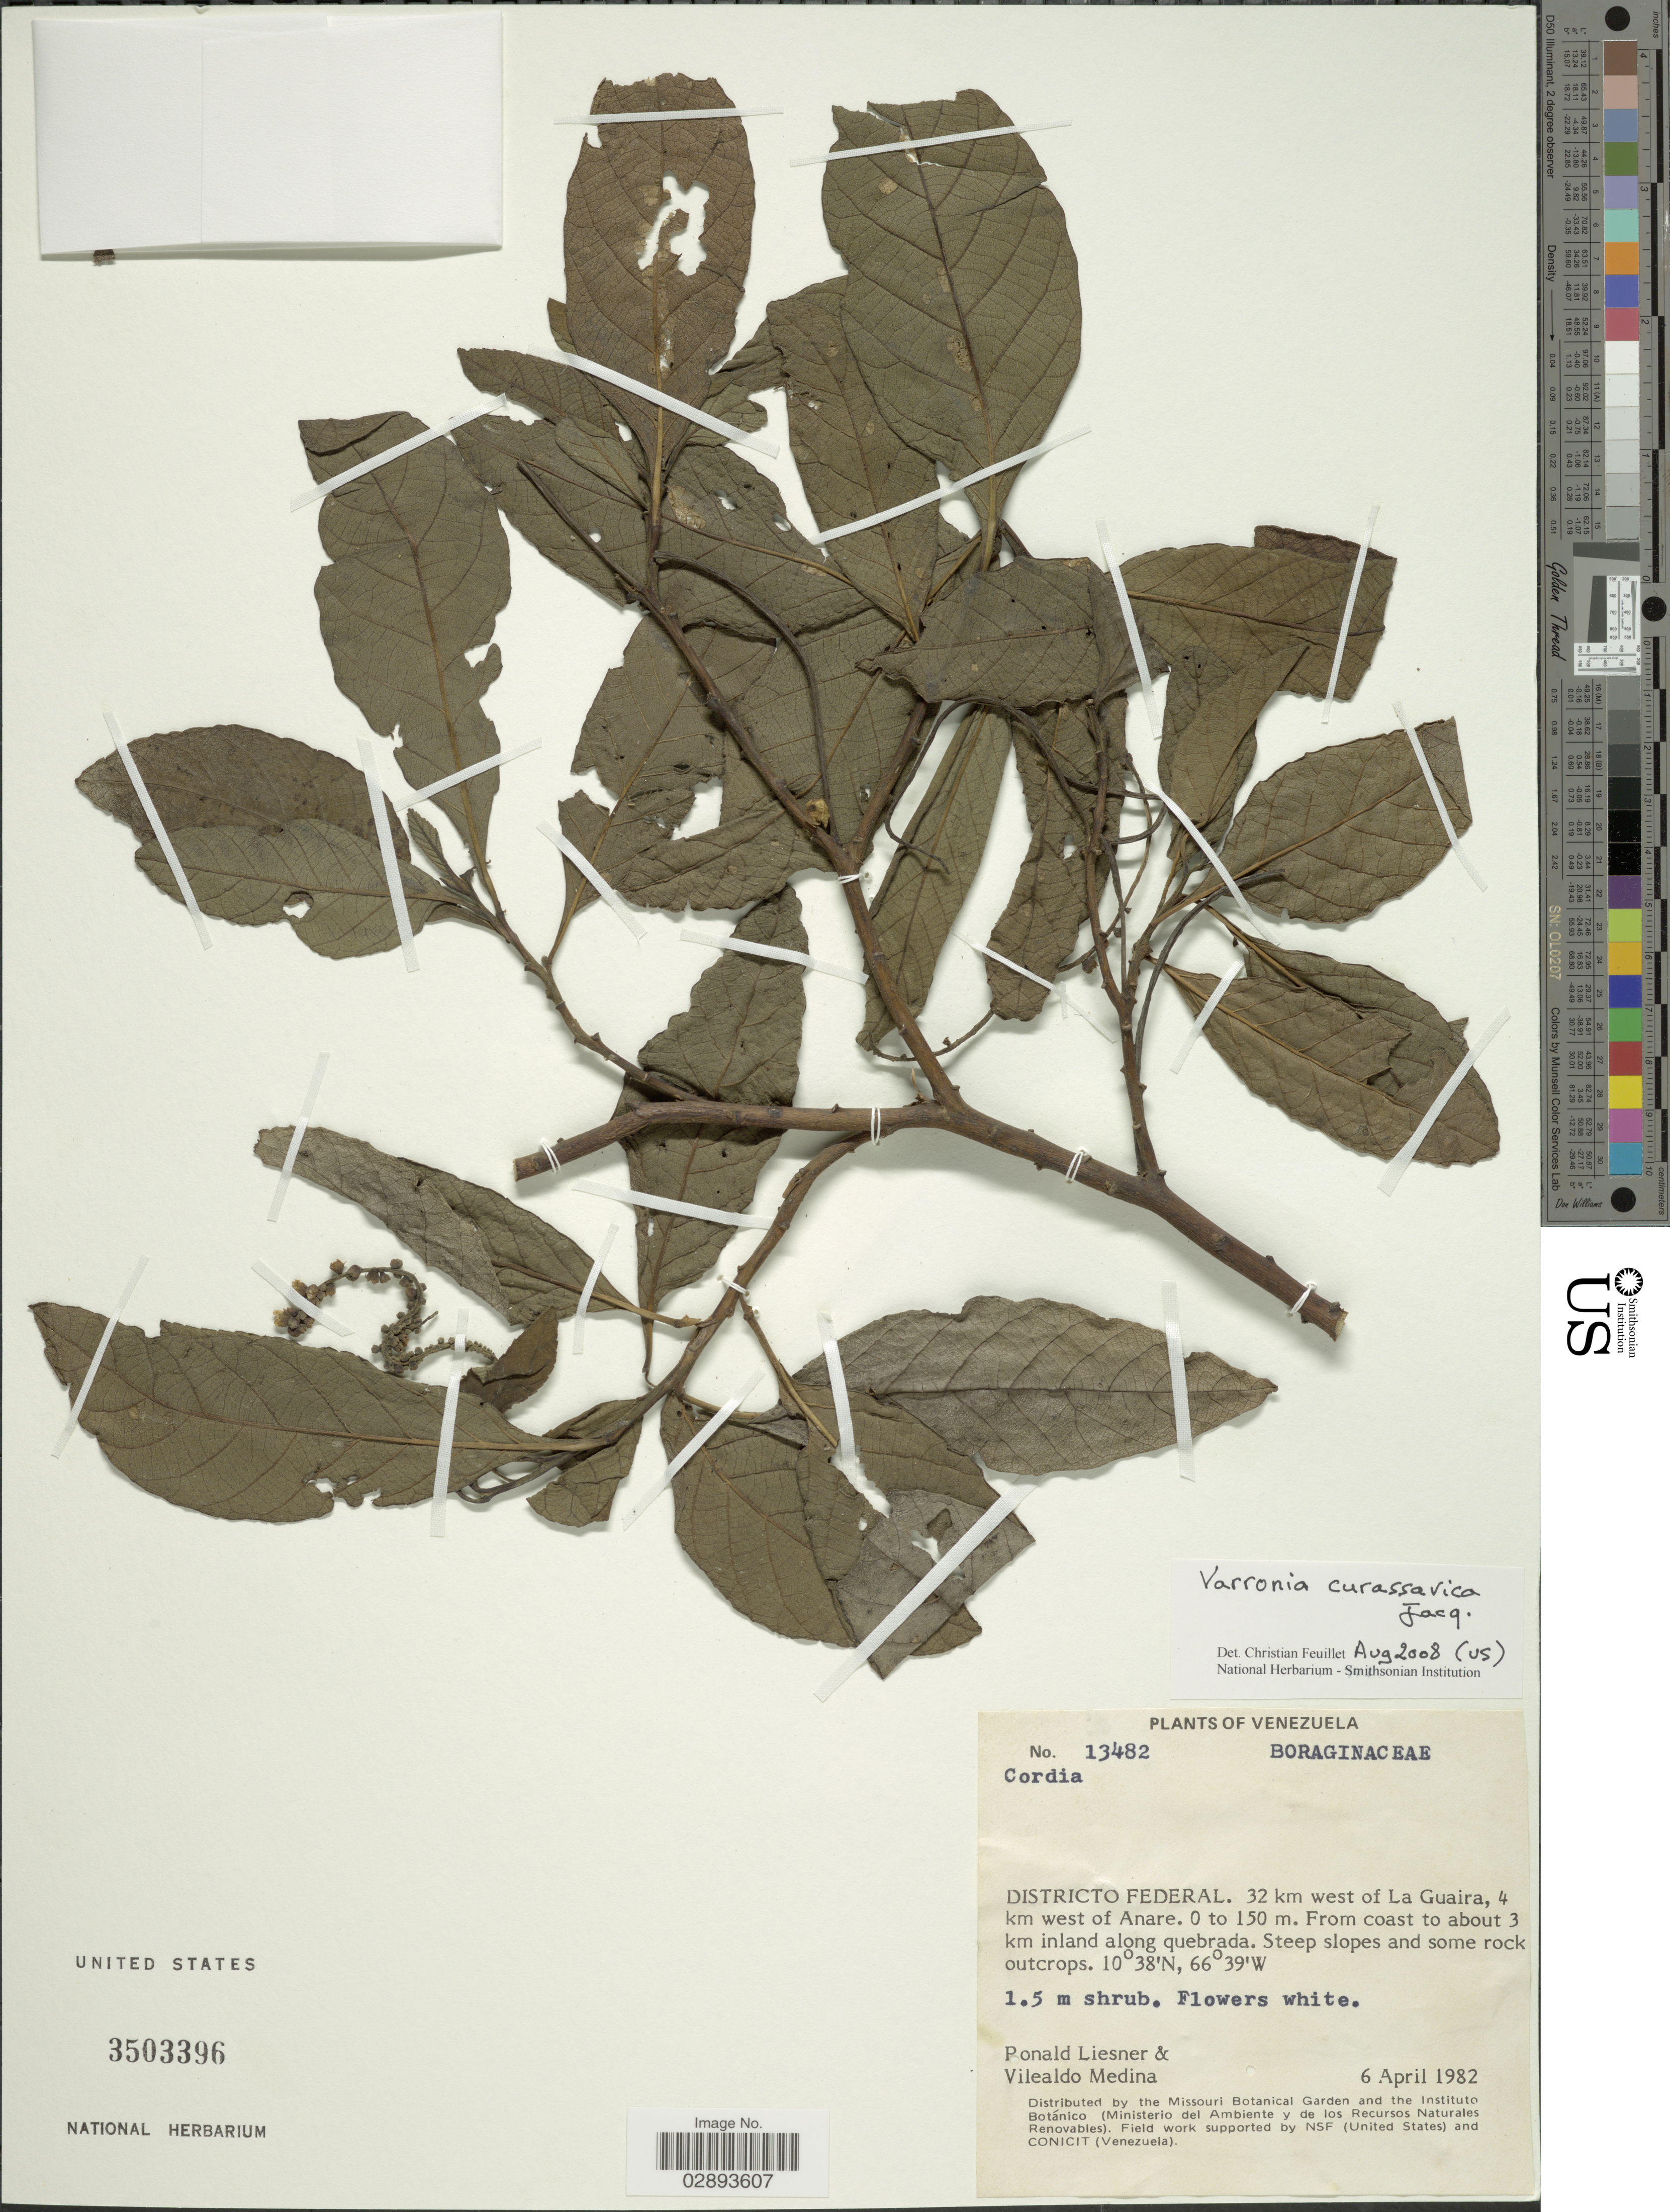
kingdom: Plantae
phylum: Tracheophyta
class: Magnoliopsida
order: Boraginales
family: Cordiaceae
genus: Varronia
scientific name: Varronia curassavica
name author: Jacq.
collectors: R. L. Liesner & V. Medina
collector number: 13482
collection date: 1982-04-06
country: Venezuela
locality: Districto Federal, 32 km west of La Guaira, 4km west of Anare, From coast to about 3 km inland along quebrada.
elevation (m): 0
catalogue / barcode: US 3503396